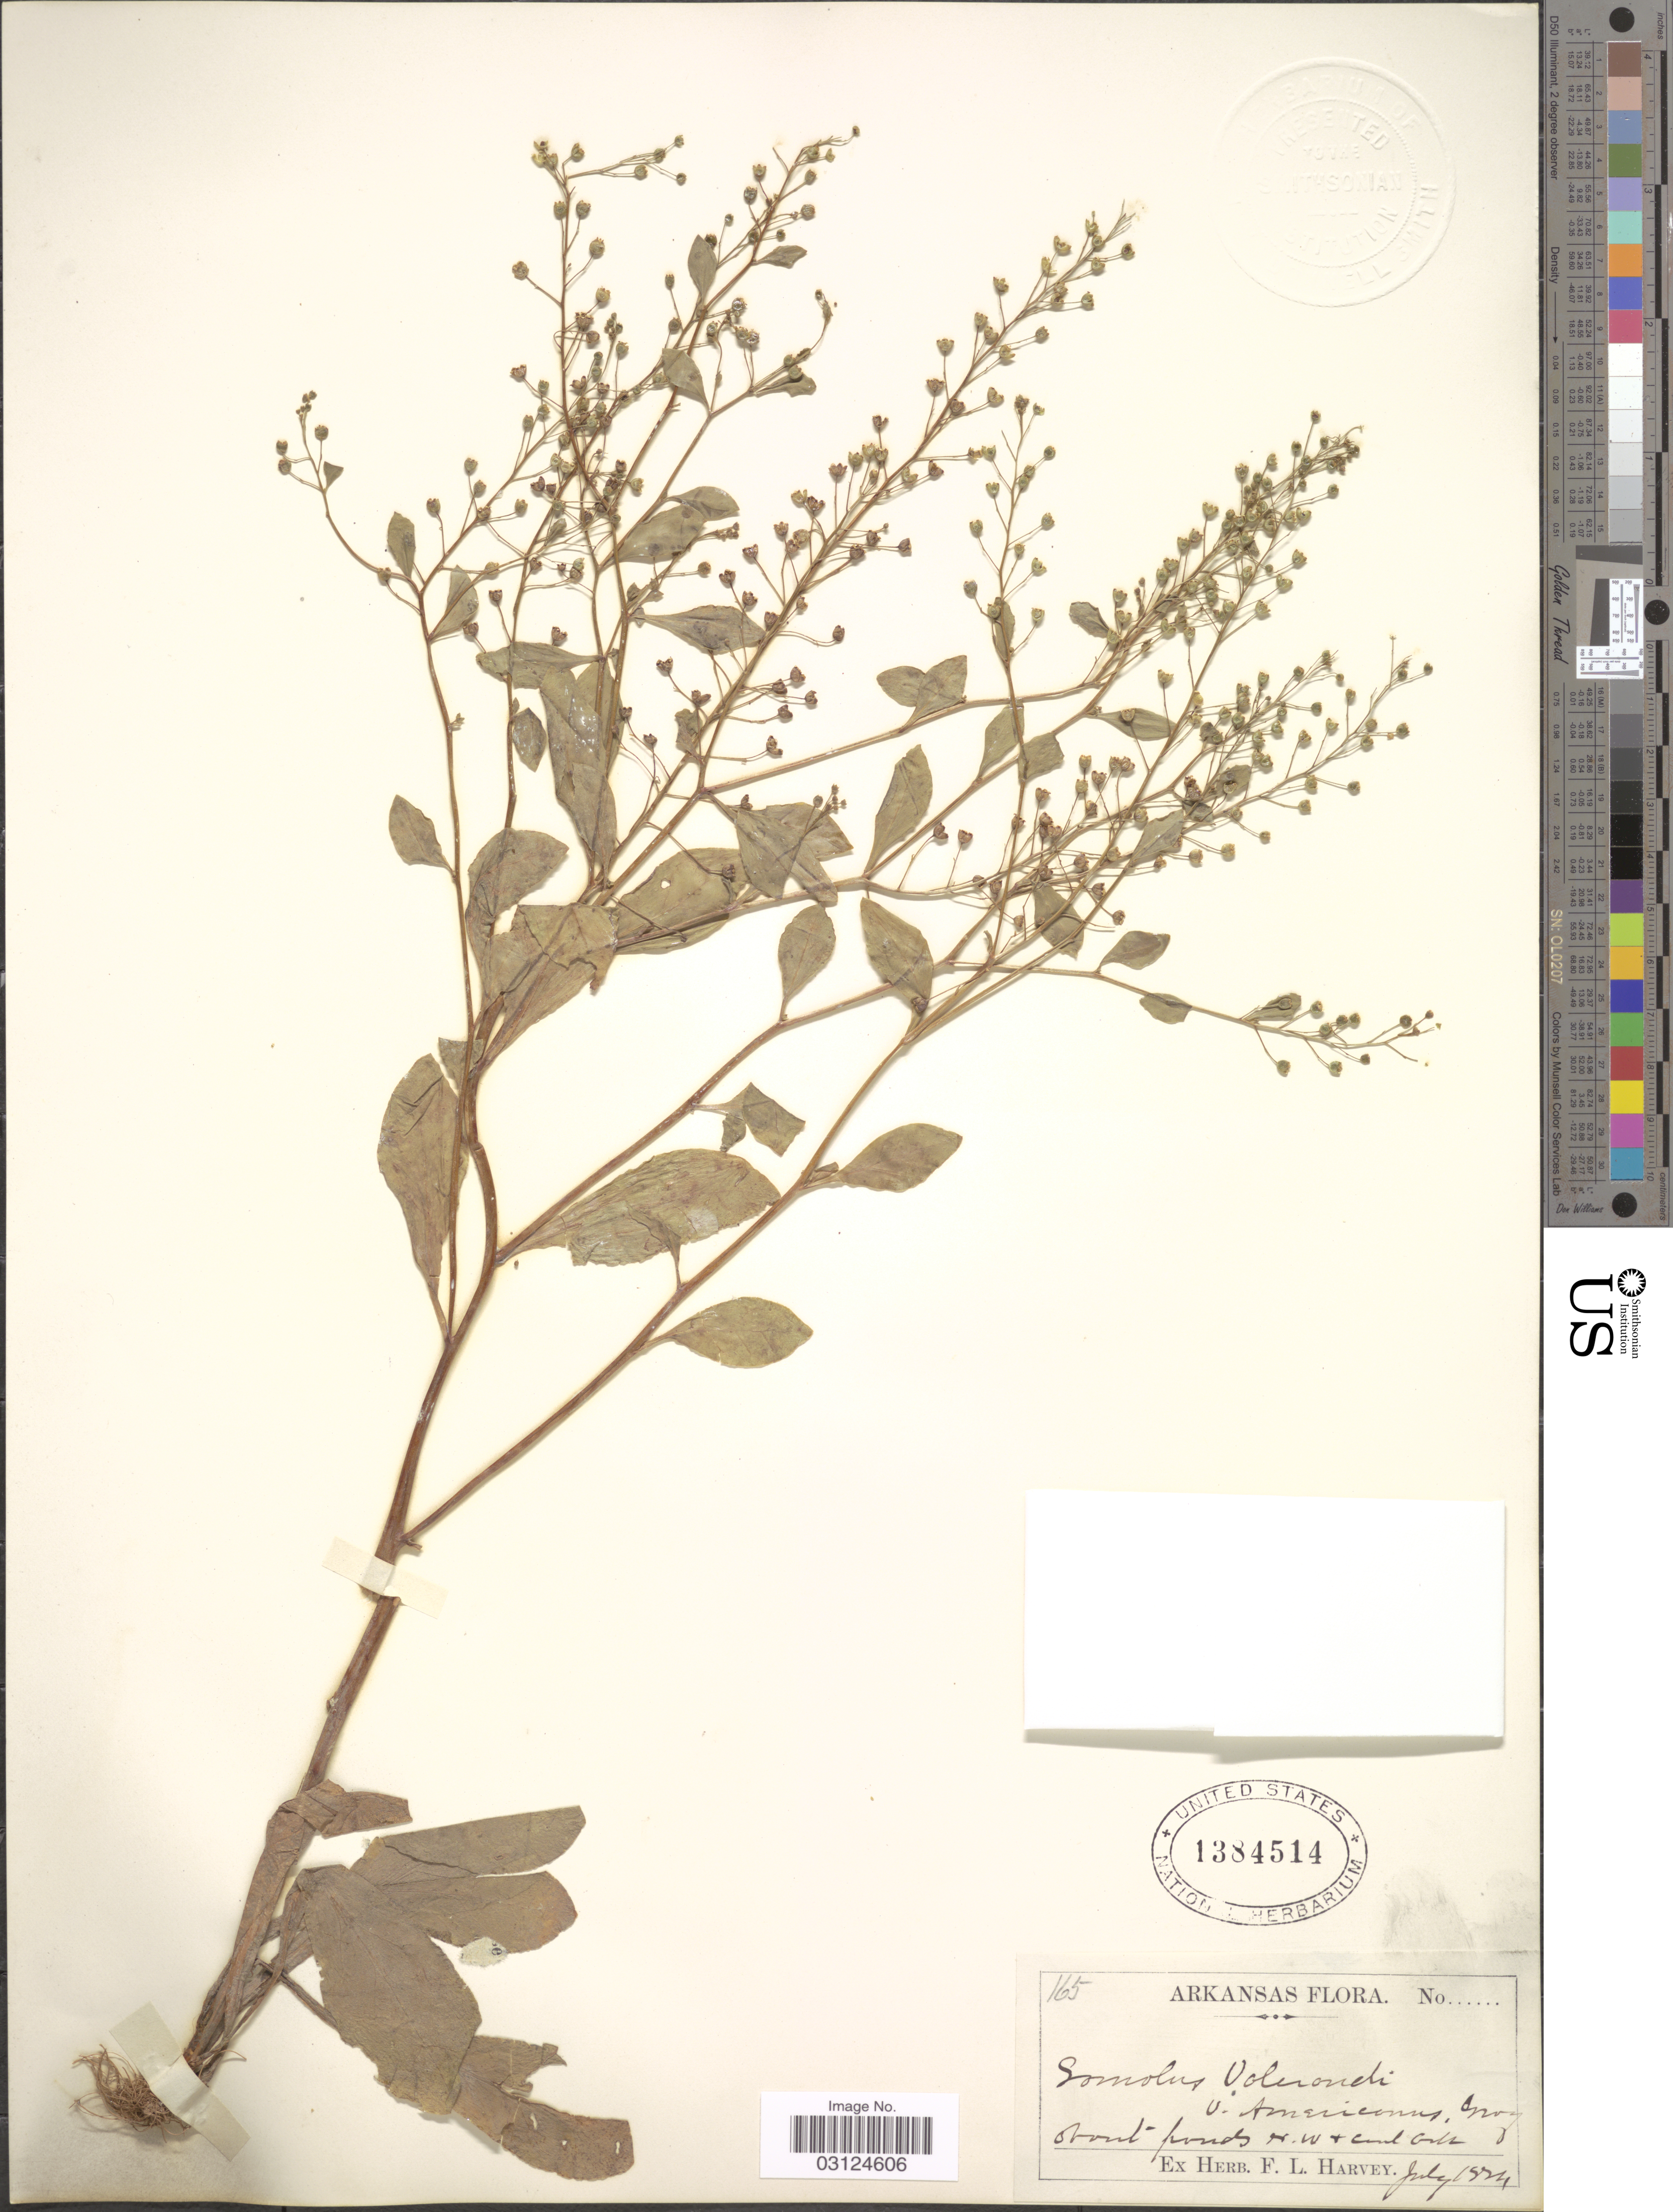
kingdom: Plantae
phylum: Tracheophyta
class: Magnoliopsida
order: Ericales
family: Primulaceae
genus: Samolus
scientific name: Samolus parviflorus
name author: Raf.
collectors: ex herb. F. L. Harvey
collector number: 165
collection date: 1874-07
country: United States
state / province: Arkansas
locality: About ponds N.W. + [illegible text].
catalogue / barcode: US 1384514